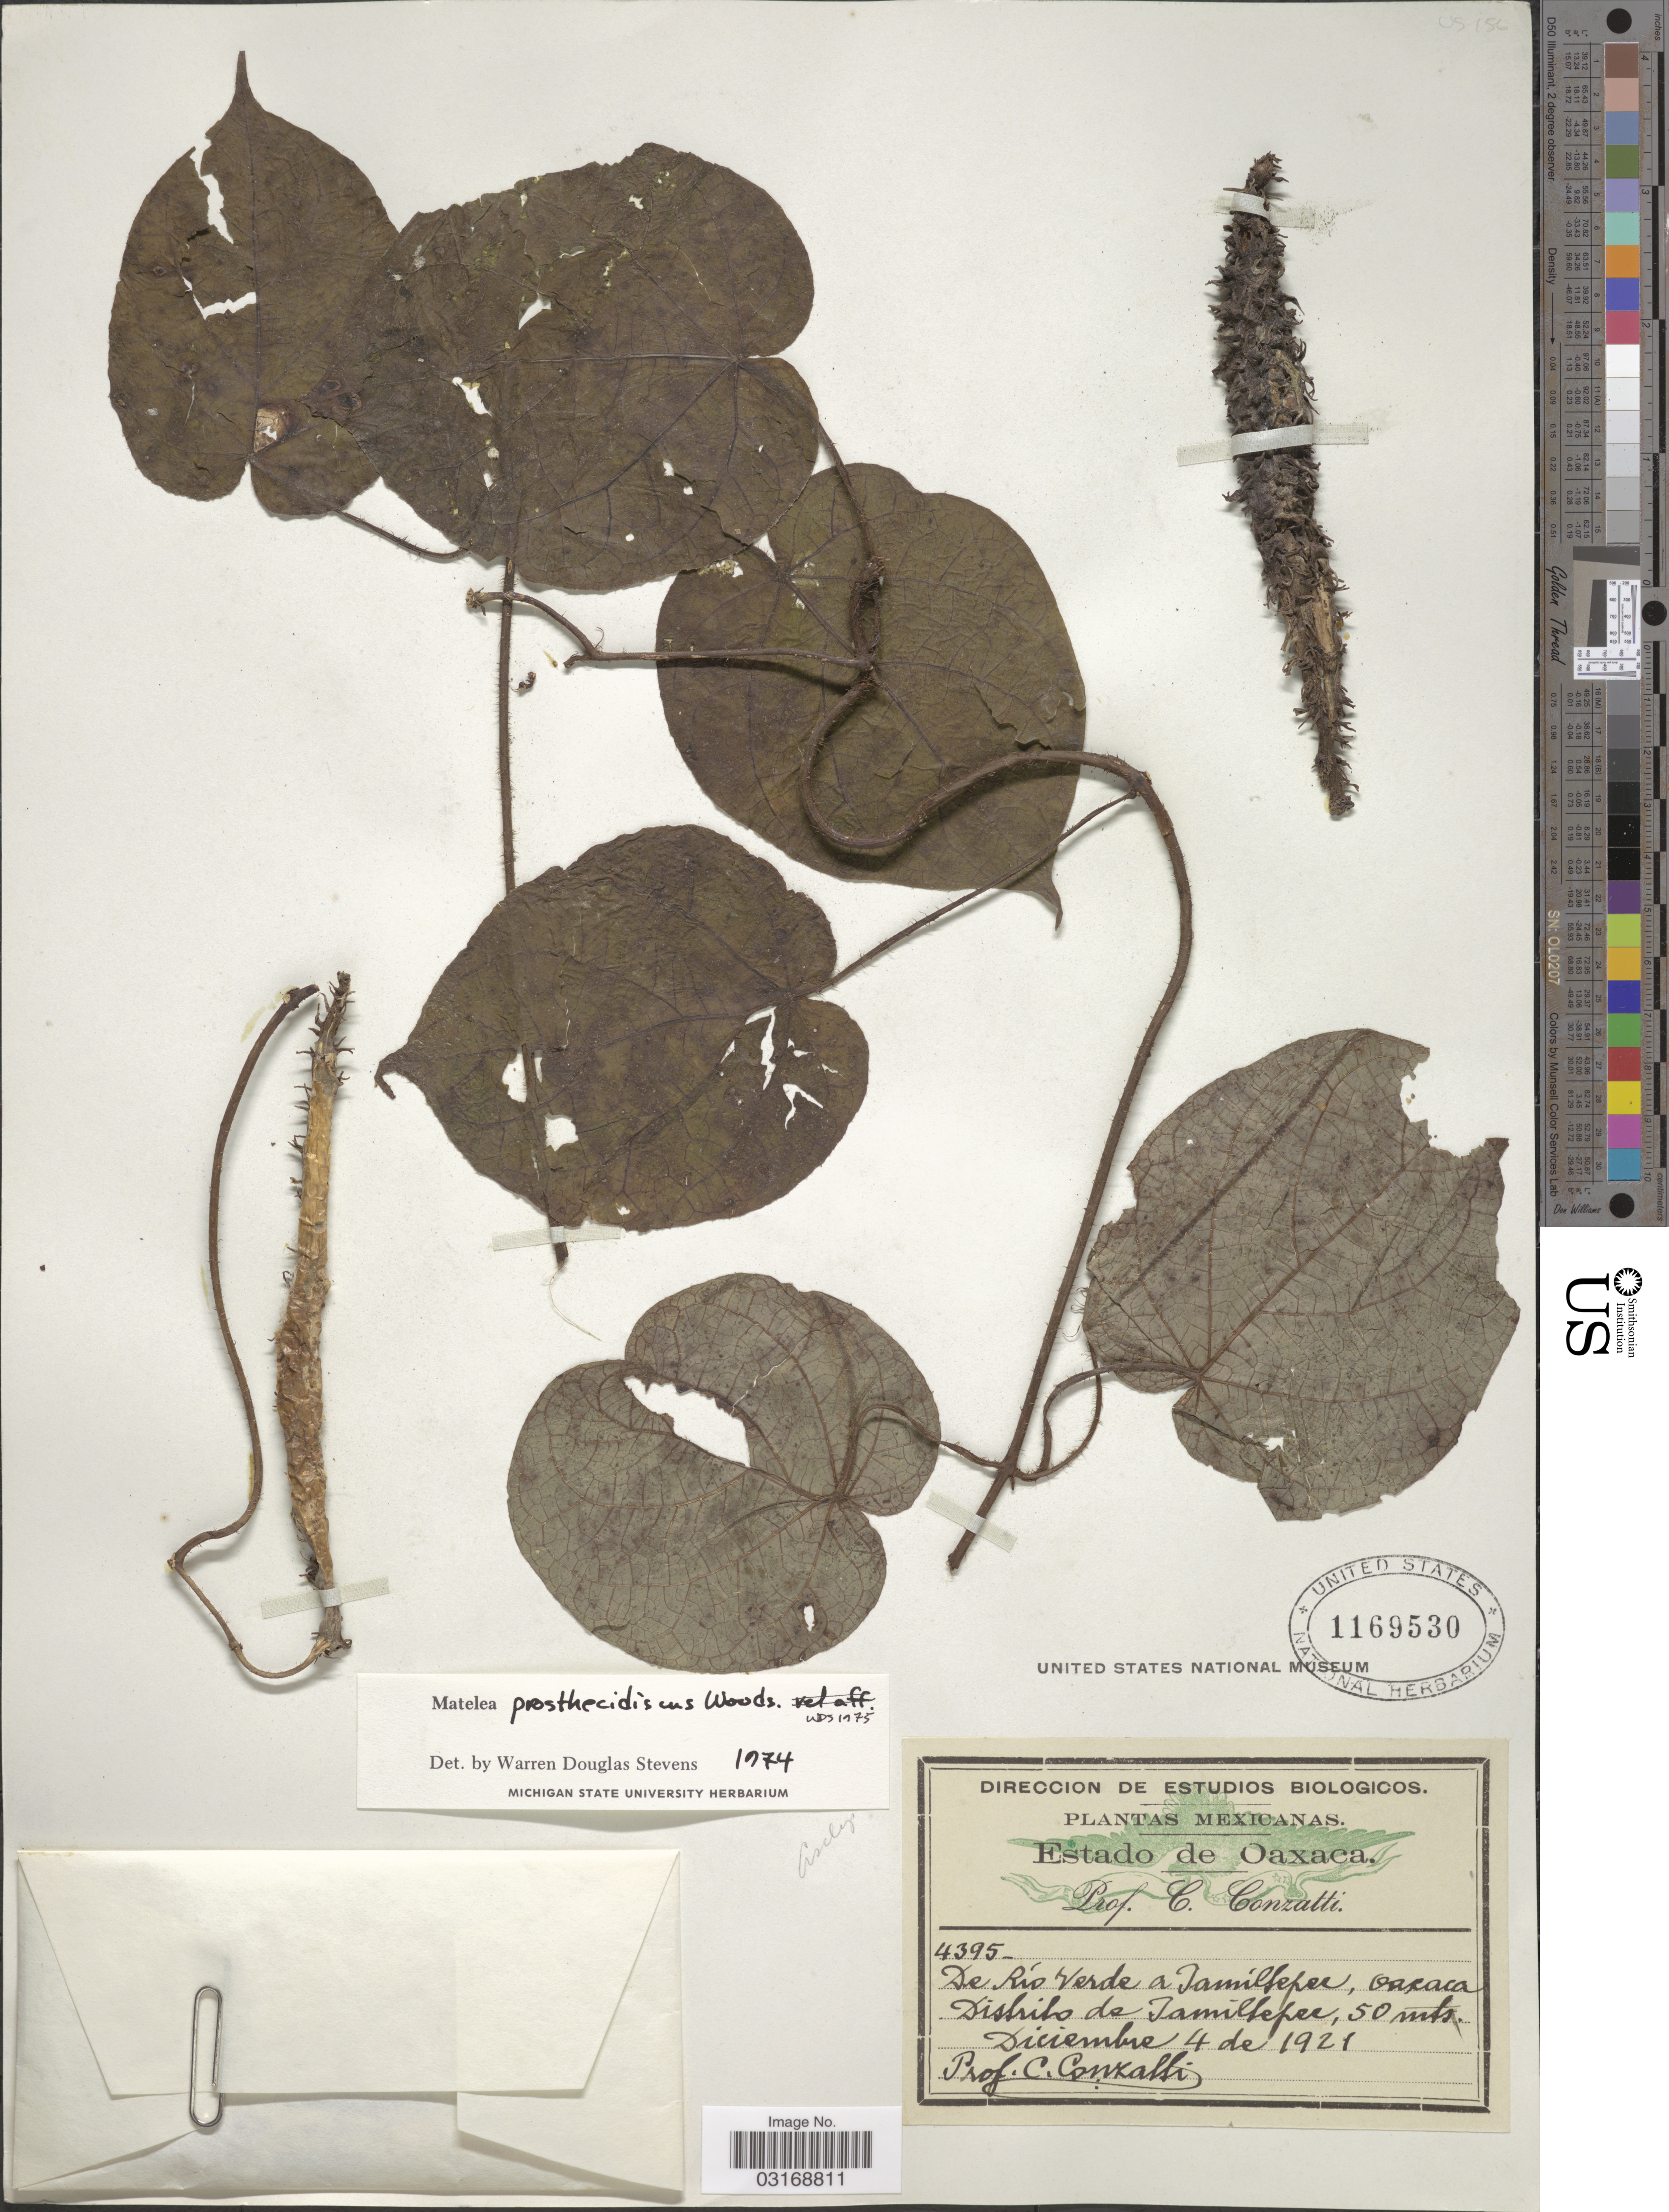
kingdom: Plantae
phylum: Tracheophyta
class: Magnoliopsida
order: Gentianales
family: Apocynaceae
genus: Matelea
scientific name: Matelea prosthecidiscus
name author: Woodson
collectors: C. Conzatti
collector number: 4395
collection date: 1921-12-04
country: Mexico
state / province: Oaxaca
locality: De Río Verde a Jamiltepec, Distrito de Jamiltepec.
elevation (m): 50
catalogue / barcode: US 1169530